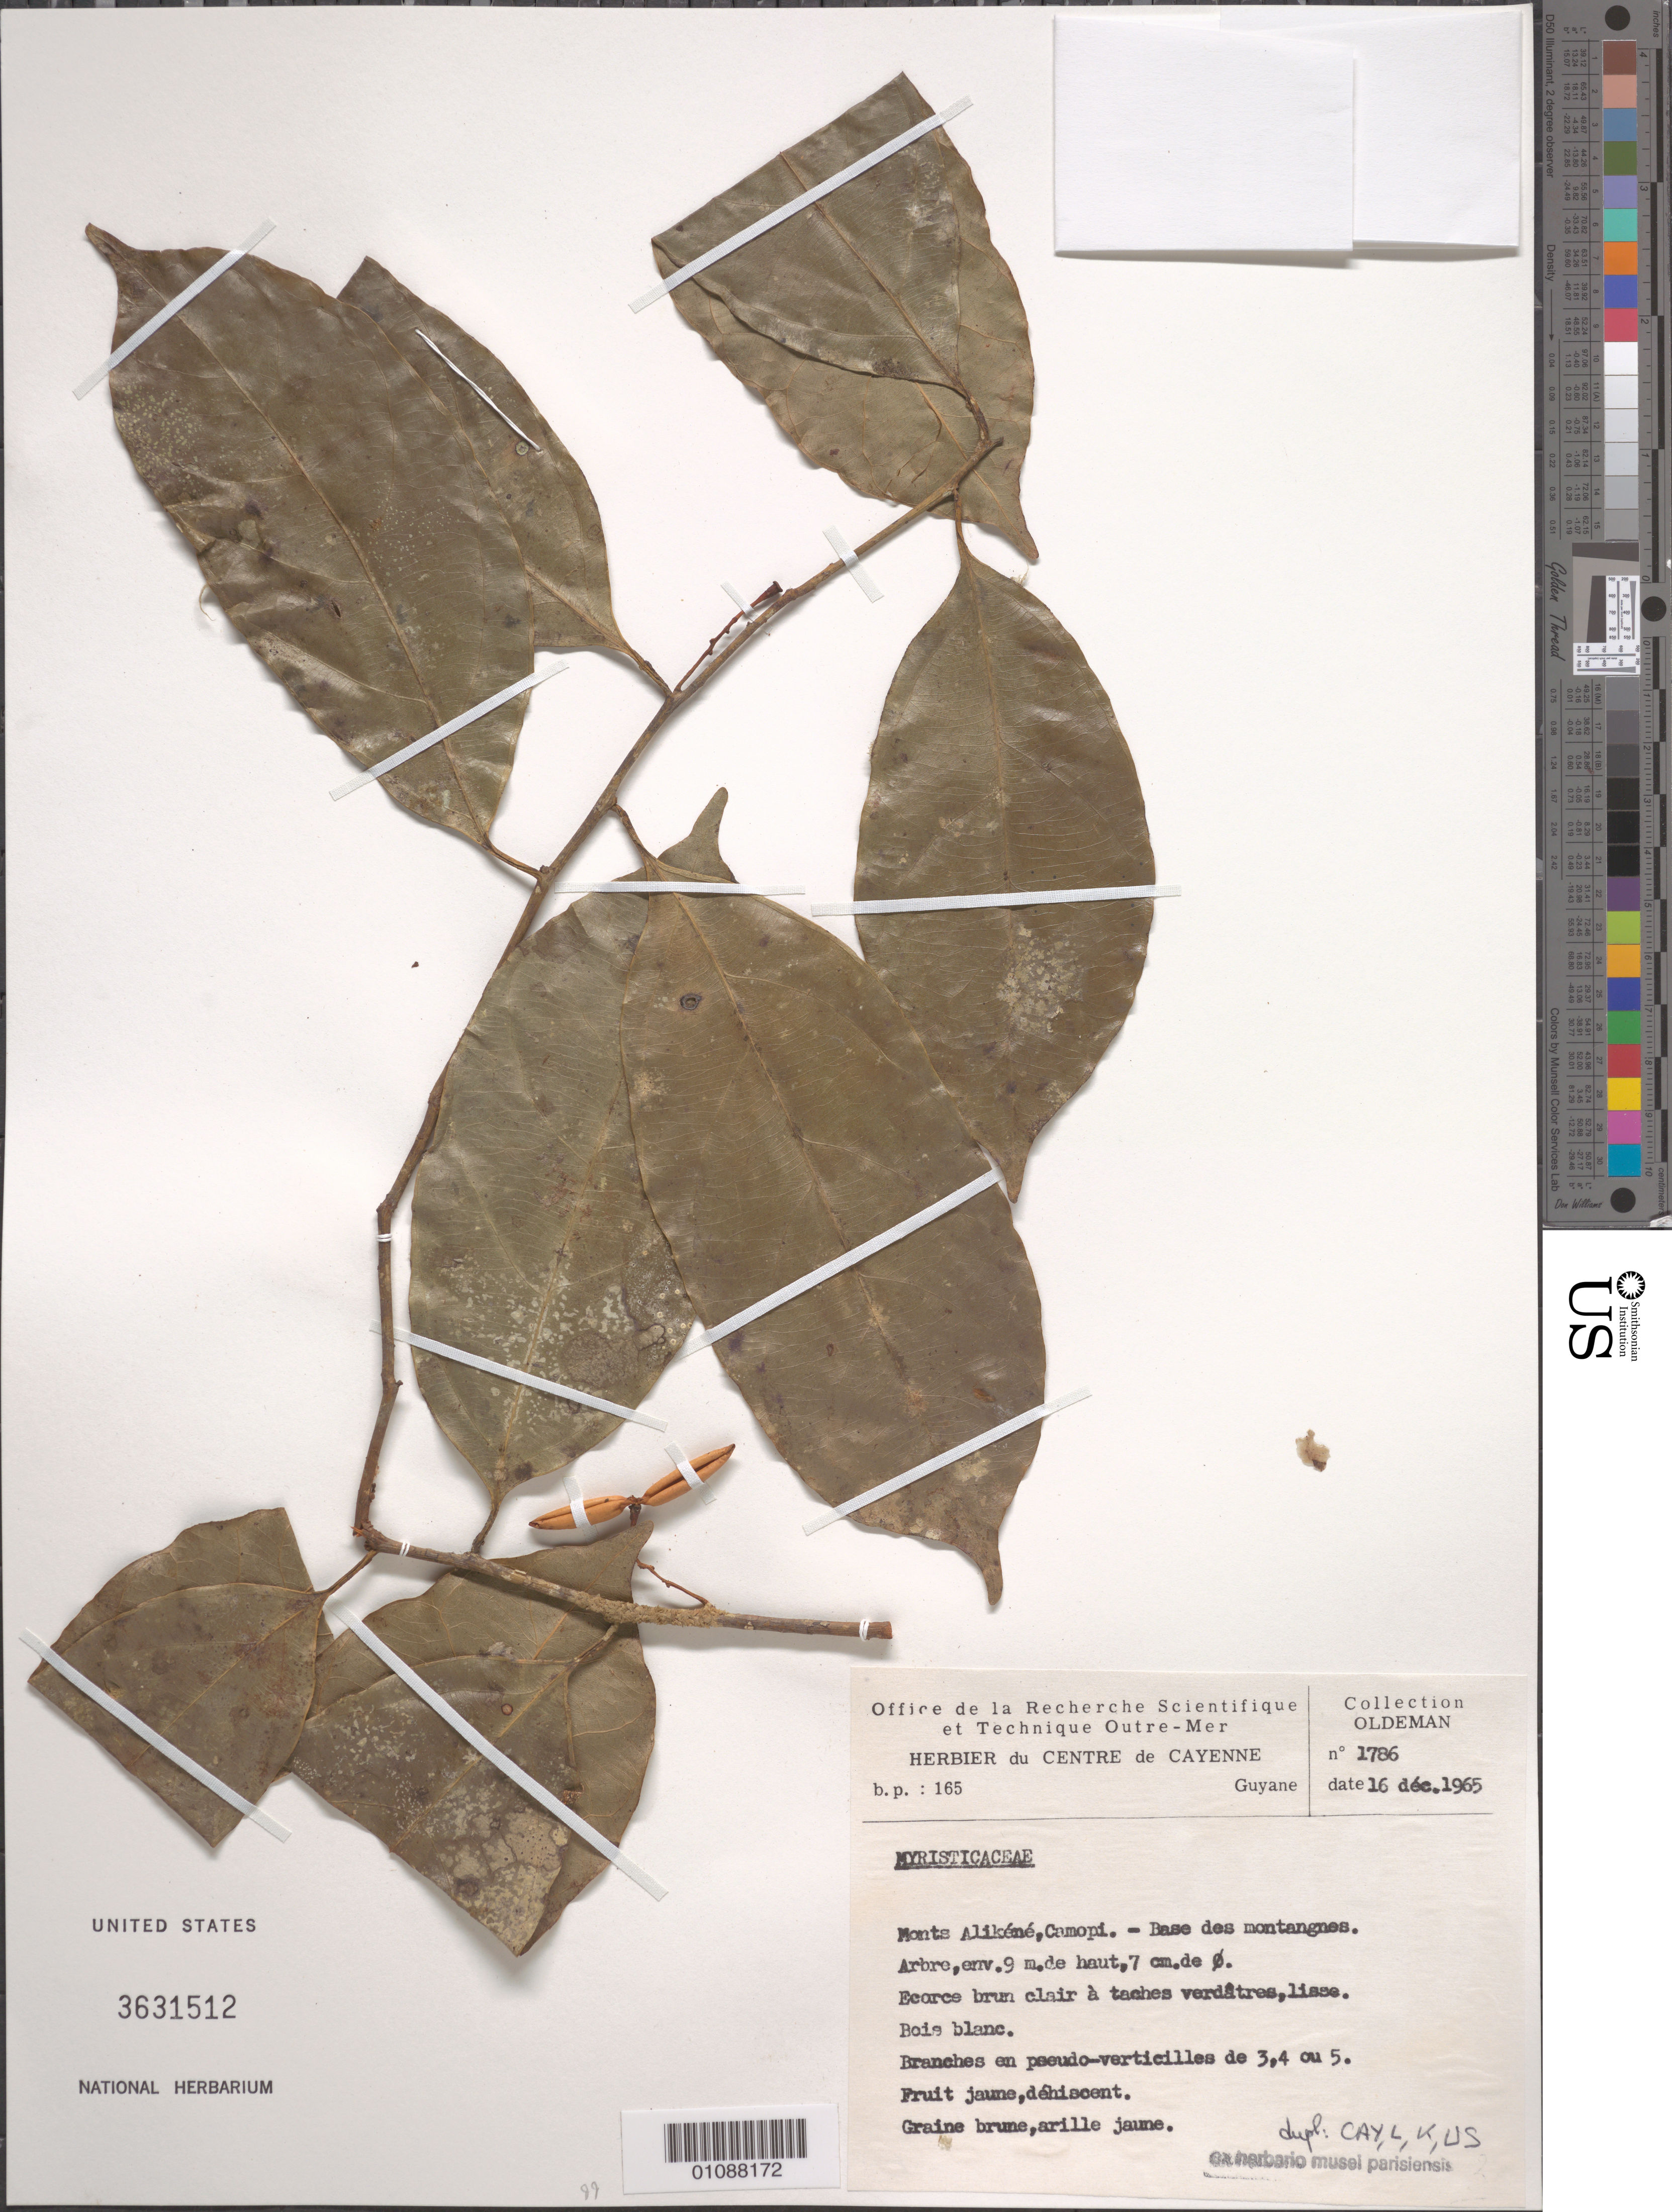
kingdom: Plantae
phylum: Tracheophyta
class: Magnoliopsida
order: Magnoliales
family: Myristicaceae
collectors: R. Oldeman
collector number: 1786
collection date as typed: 16-Dec-65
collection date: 1965-12-16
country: French Guiana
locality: Camopi, Monts Alikéné - Base des montagnes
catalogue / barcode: US 3631512